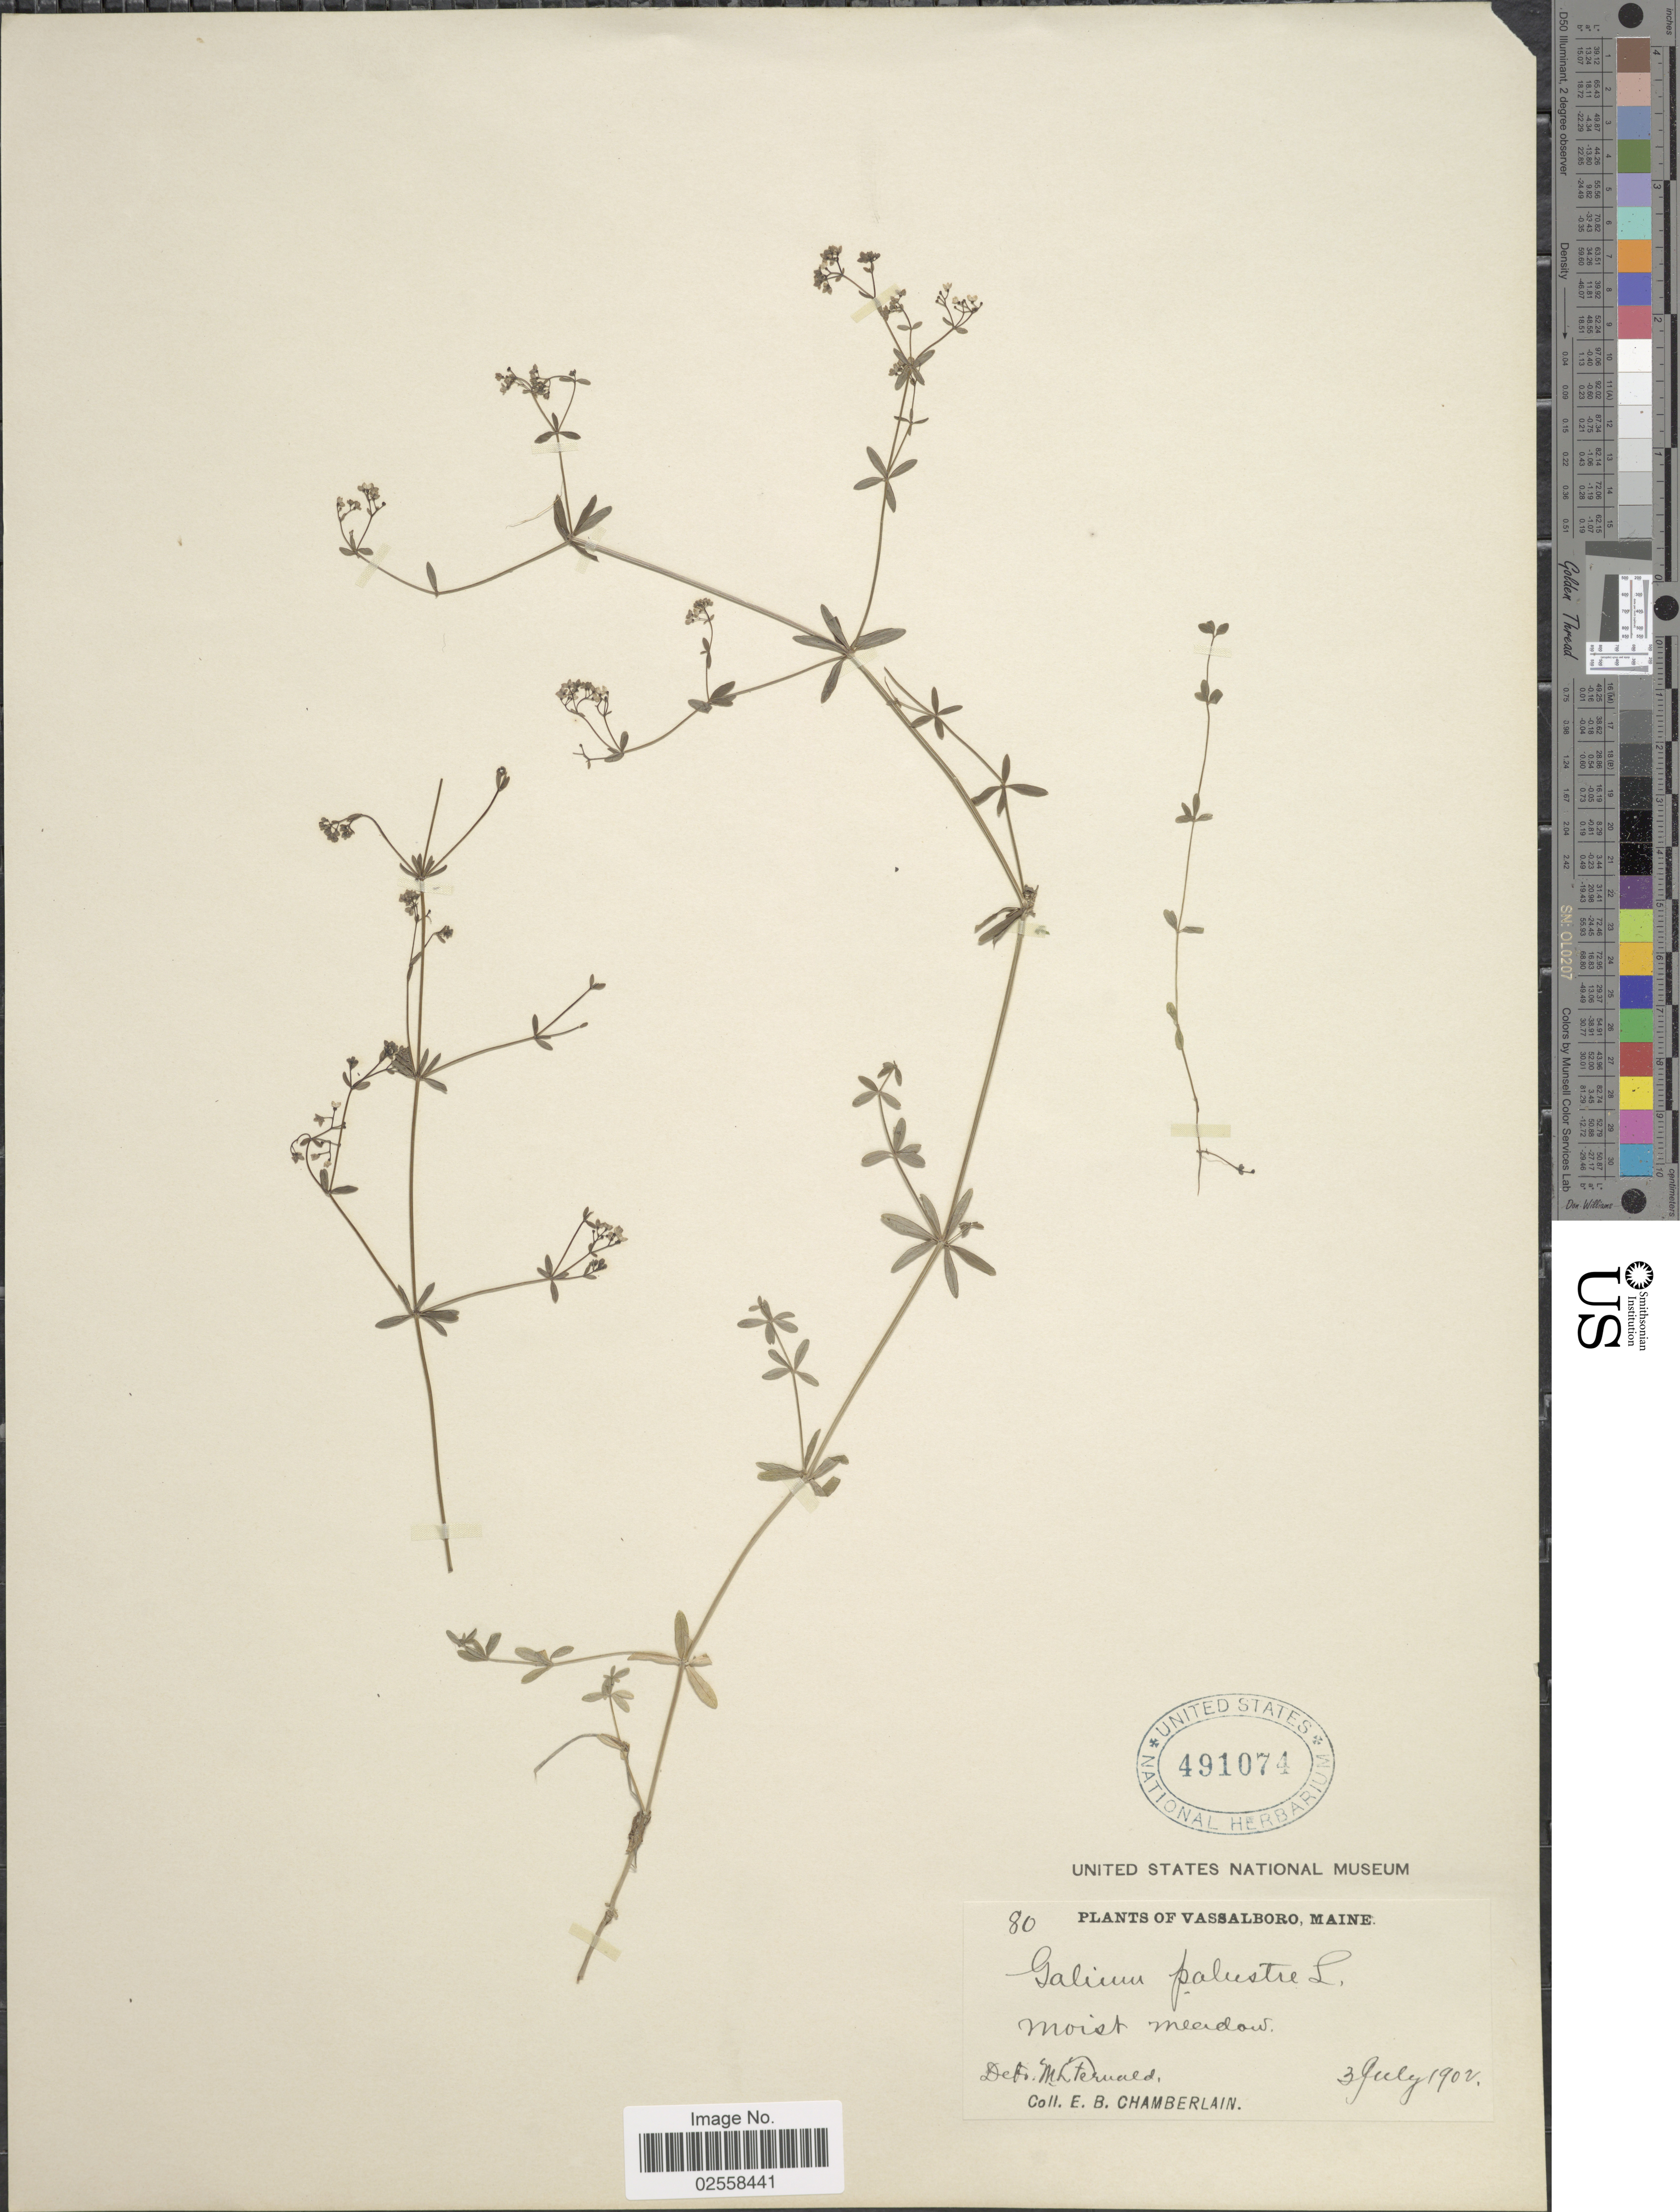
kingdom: Plantae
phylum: Tracheophyta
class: Magnoliopsida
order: Gentianales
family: Rubiaceae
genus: Galium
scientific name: Galium plumosum subsp. plumosum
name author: Rusby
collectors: E. Chamberlain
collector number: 80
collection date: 1902-07-03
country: United States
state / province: Maine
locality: Vassalboro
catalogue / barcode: US 491074